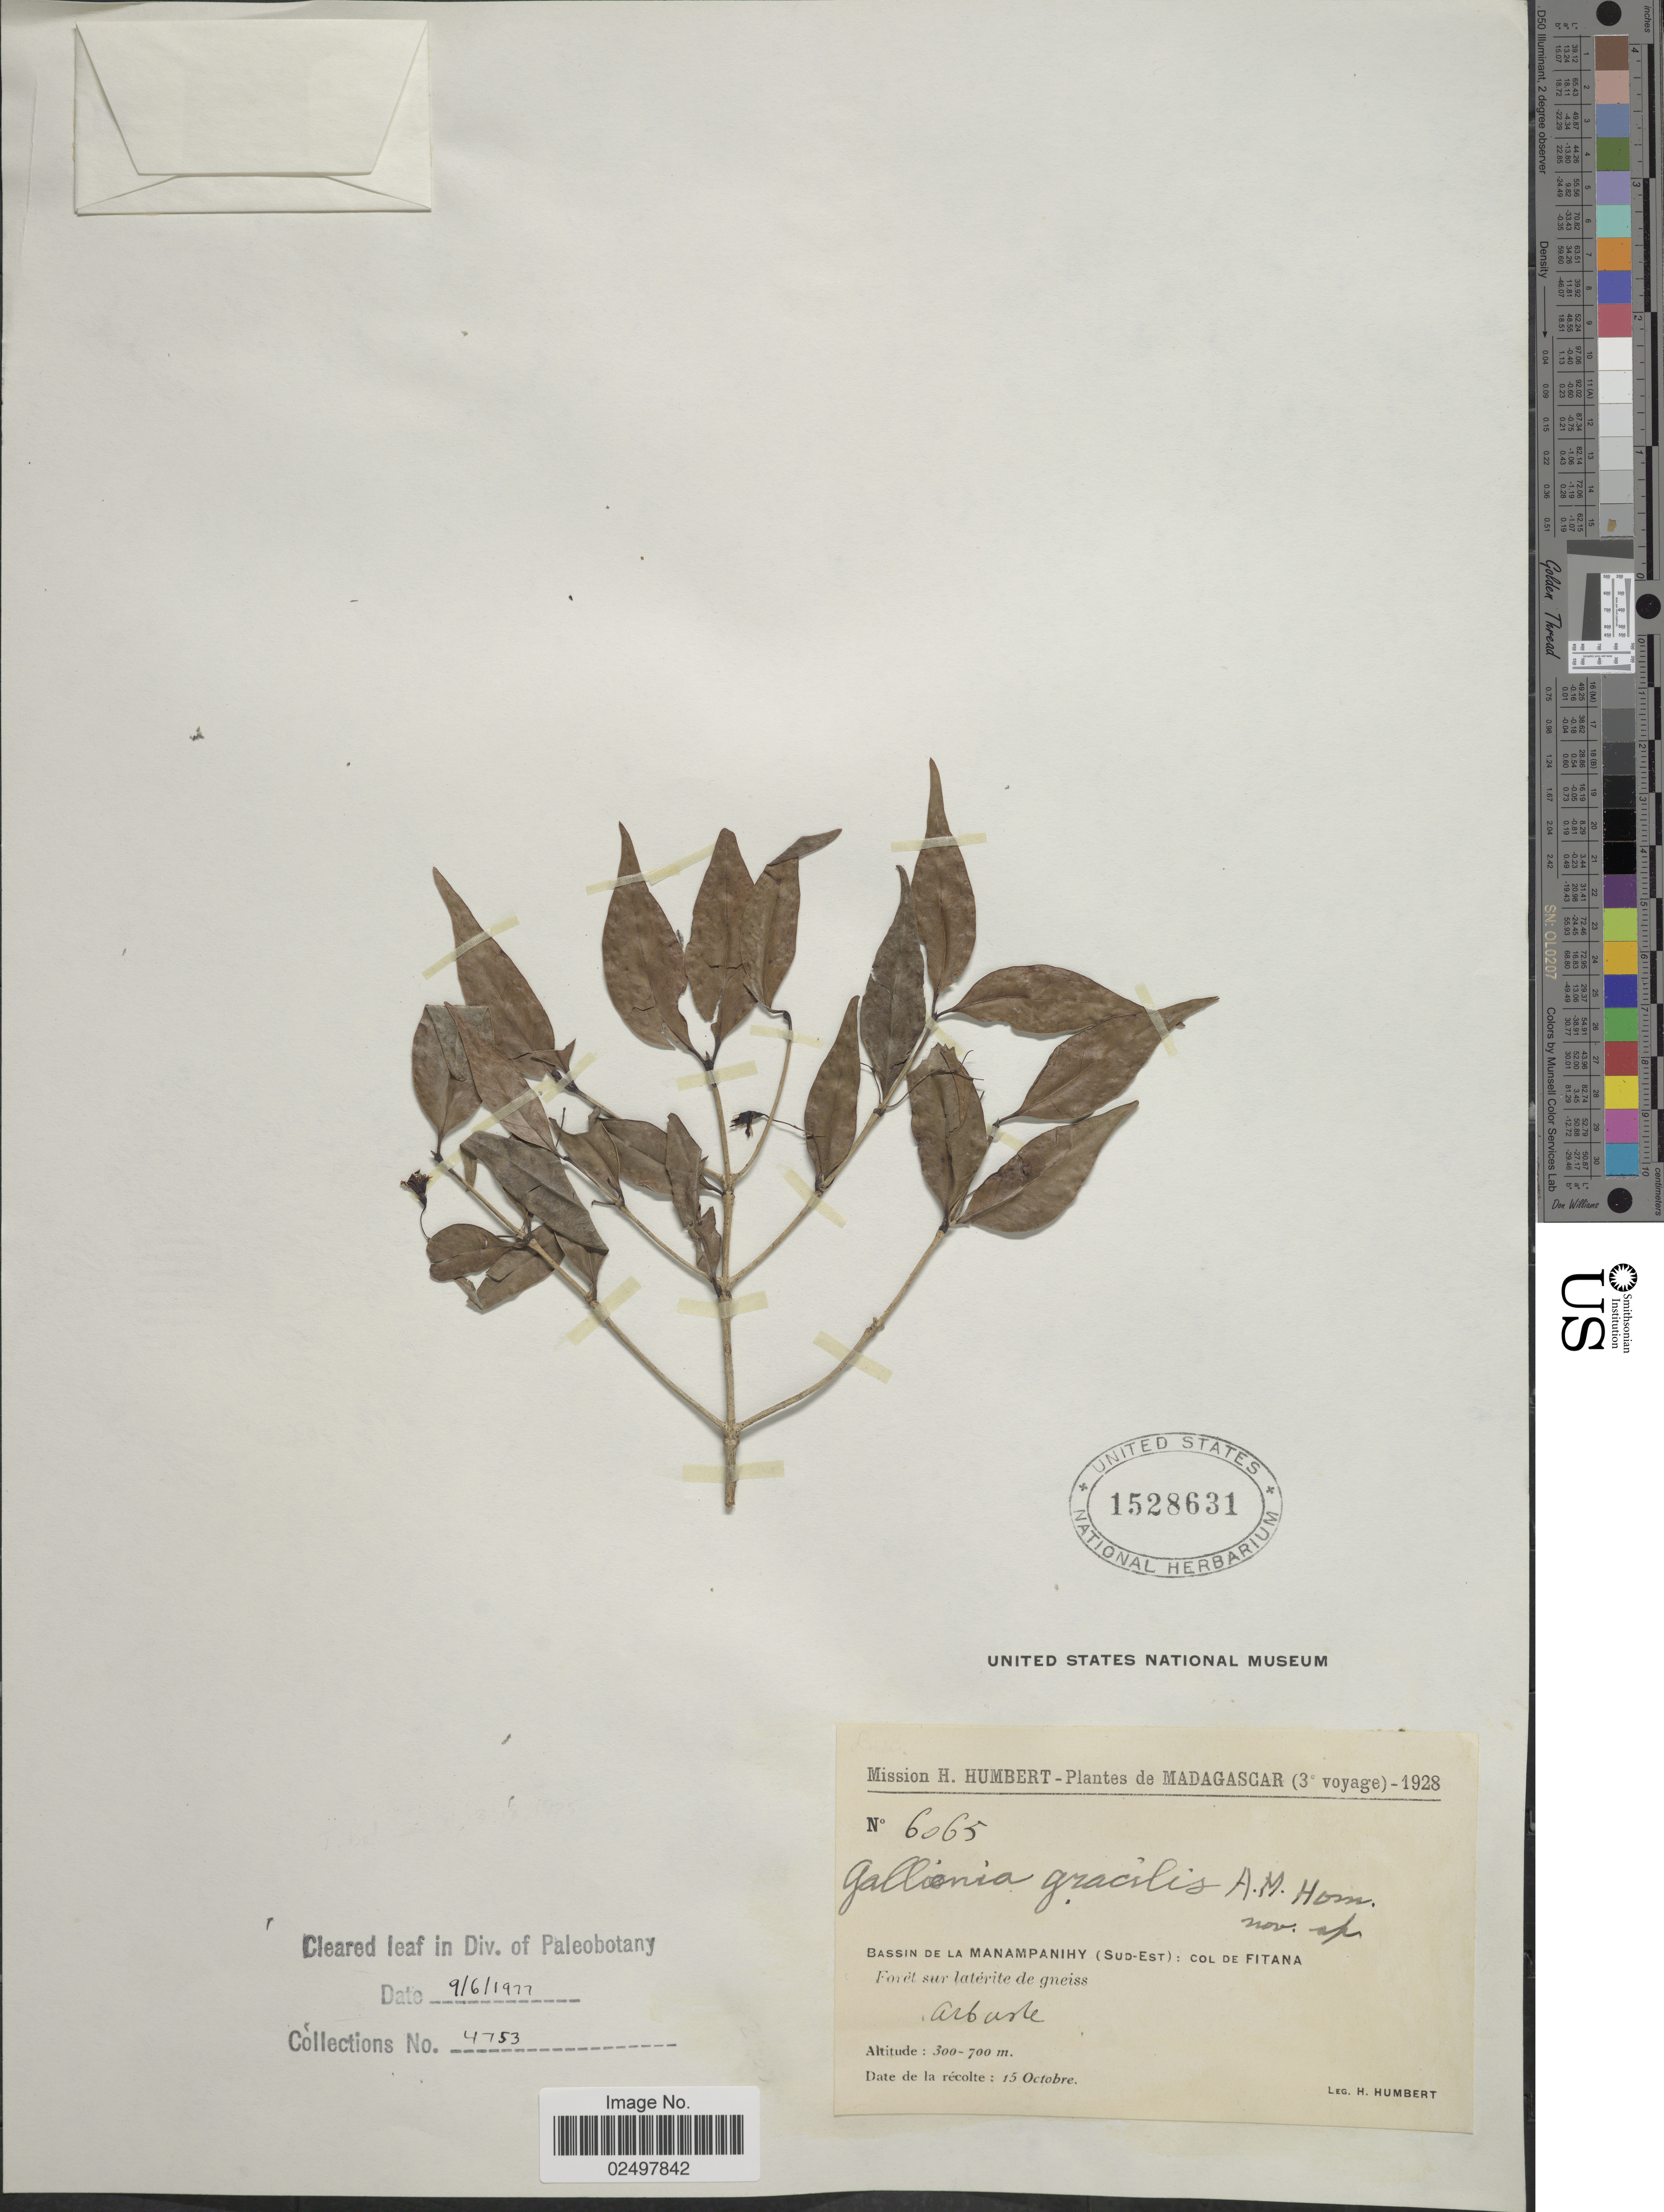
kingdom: Plantae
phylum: Tracheophyta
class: Magnoliopsida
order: Gentianales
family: Rubiaceae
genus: Gaillonia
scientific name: Gaillonia gracilis sp. nov. ined.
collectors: H. Humbert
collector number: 6065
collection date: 1928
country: Madagascar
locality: Bassin de La Manampanihy (Sud-Est): Col de Fitana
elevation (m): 300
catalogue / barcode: US 1528631